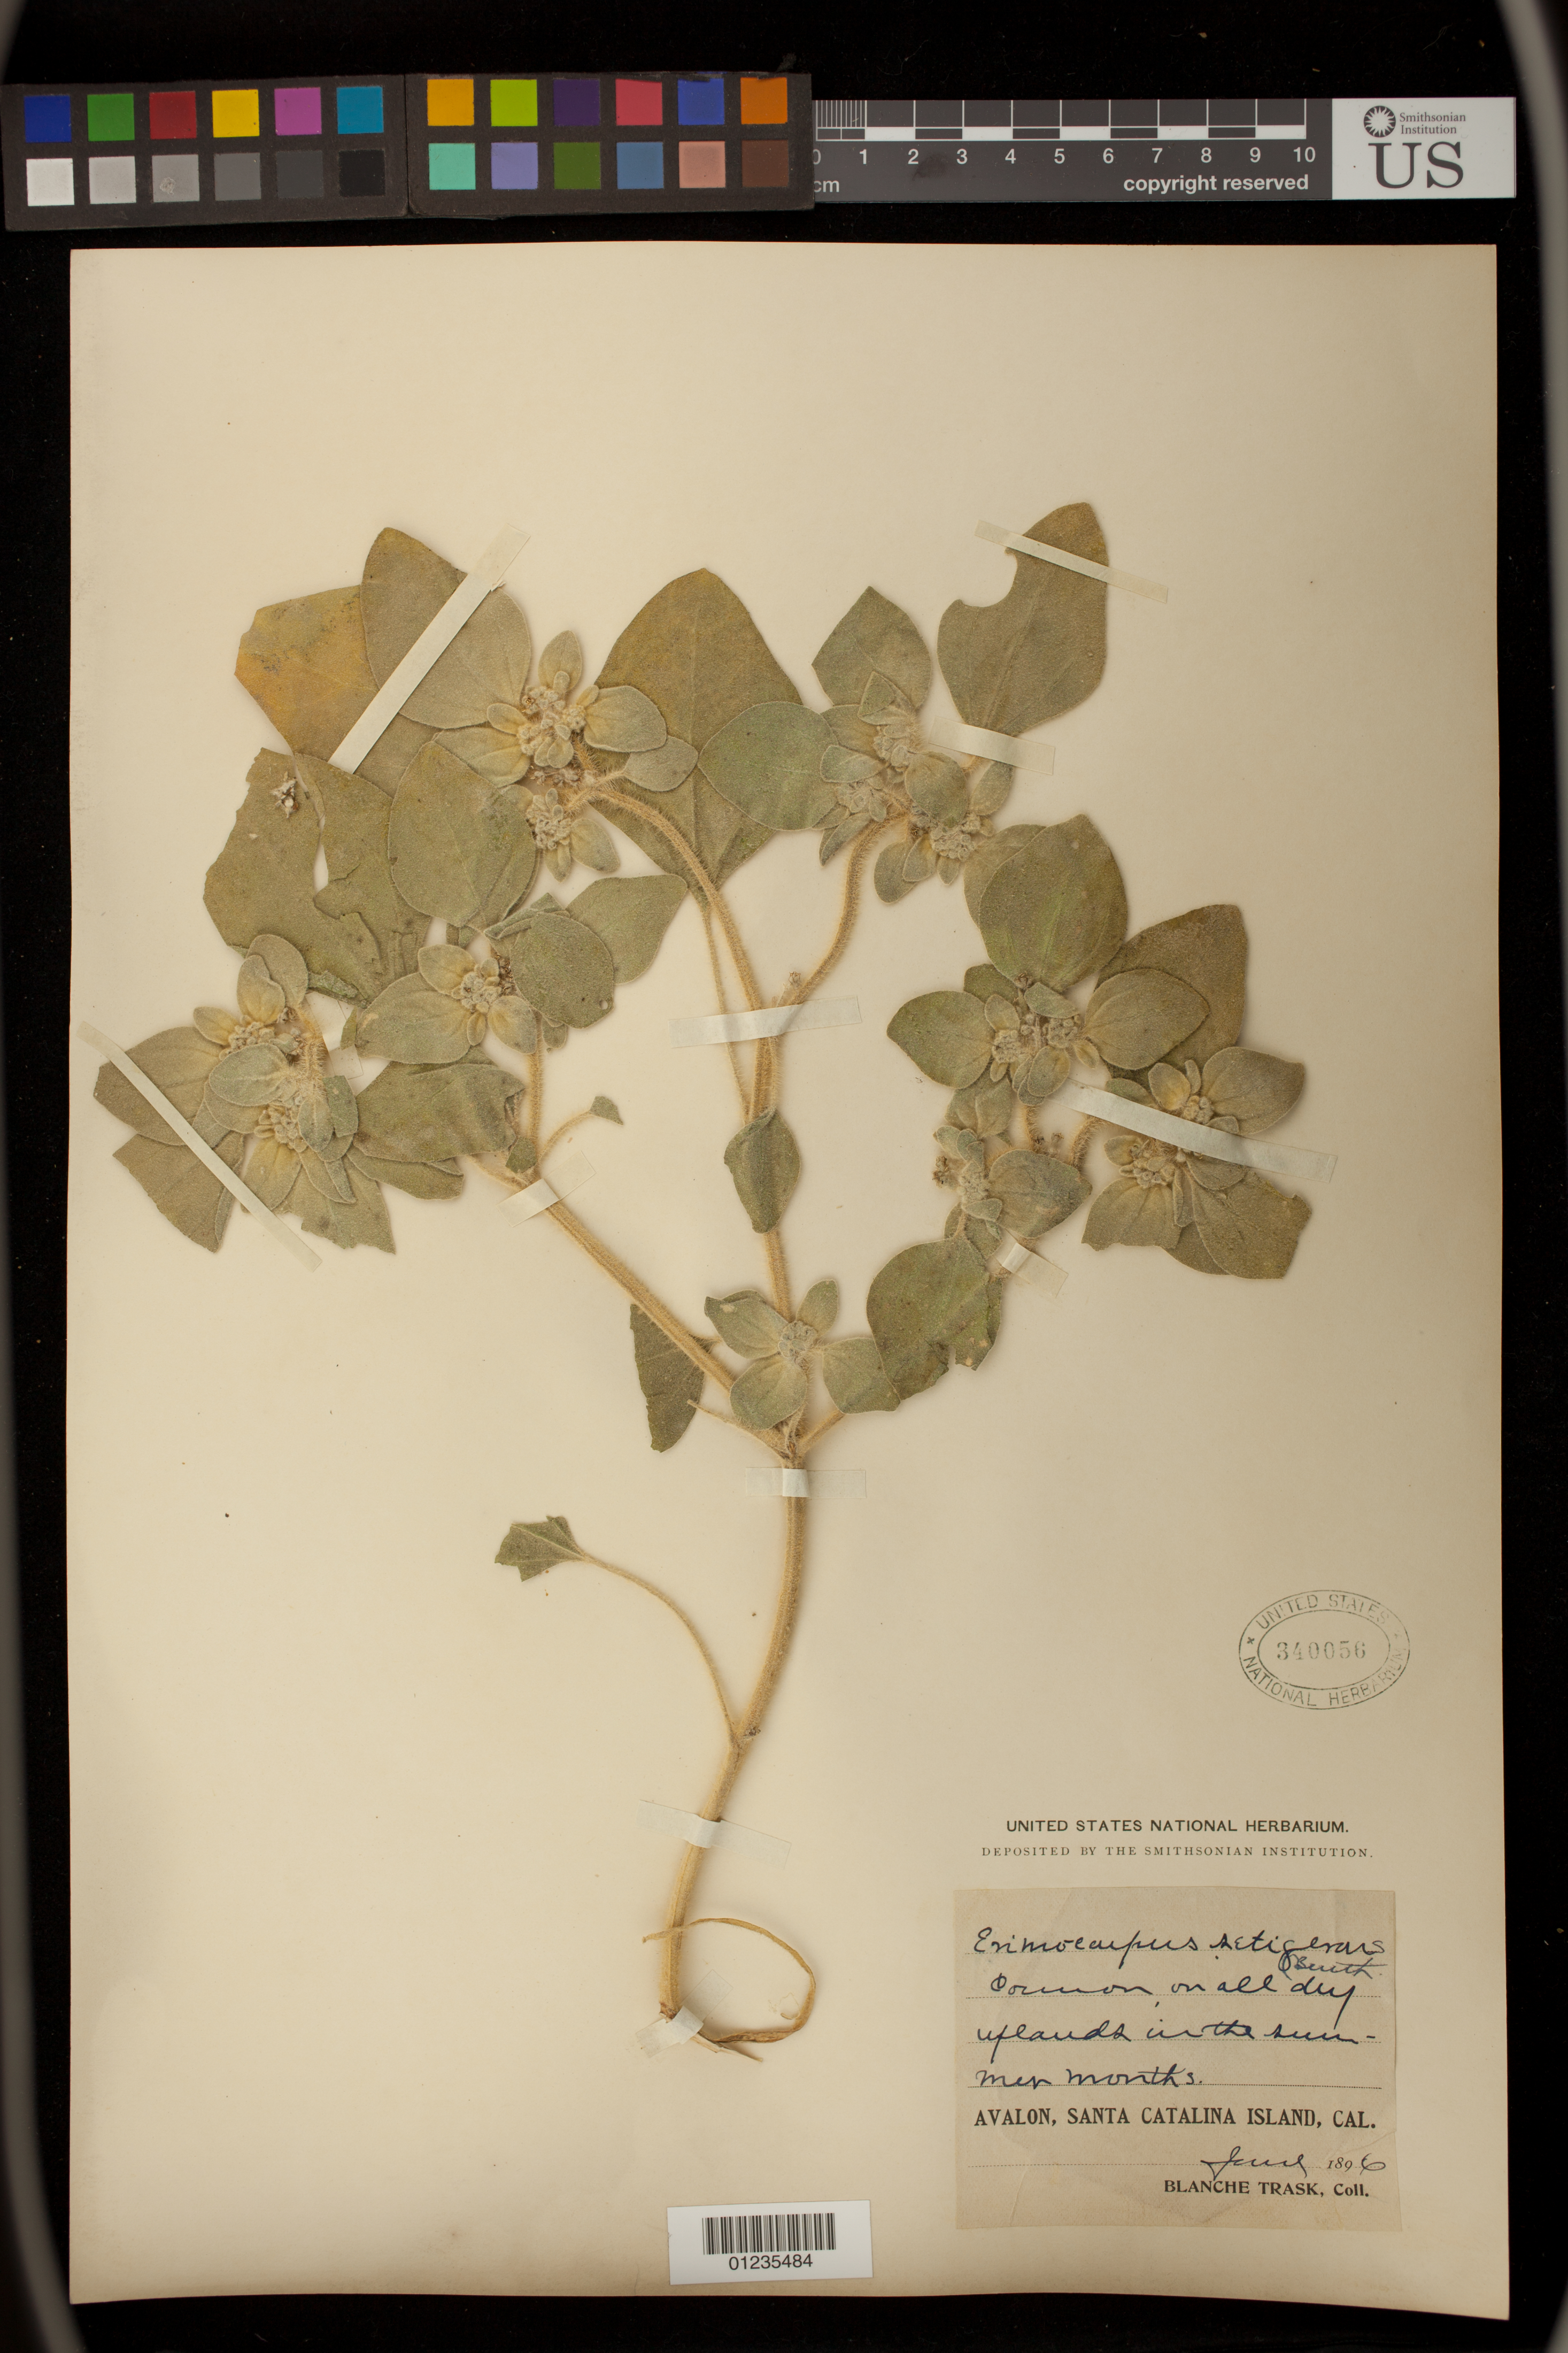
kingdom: Plantae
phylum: Tracheophyta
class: Magnoliopsida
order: Malpighiales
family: Euphorbiaceae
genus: Eremocarpus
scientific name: Eremocarpus setigerus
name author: (Hook.) Benth.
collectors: B. Trask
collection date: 1896-06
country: United States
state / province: California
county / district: Los Angeles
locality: Avalon, Santa Catalina Island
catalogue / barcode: US 340056